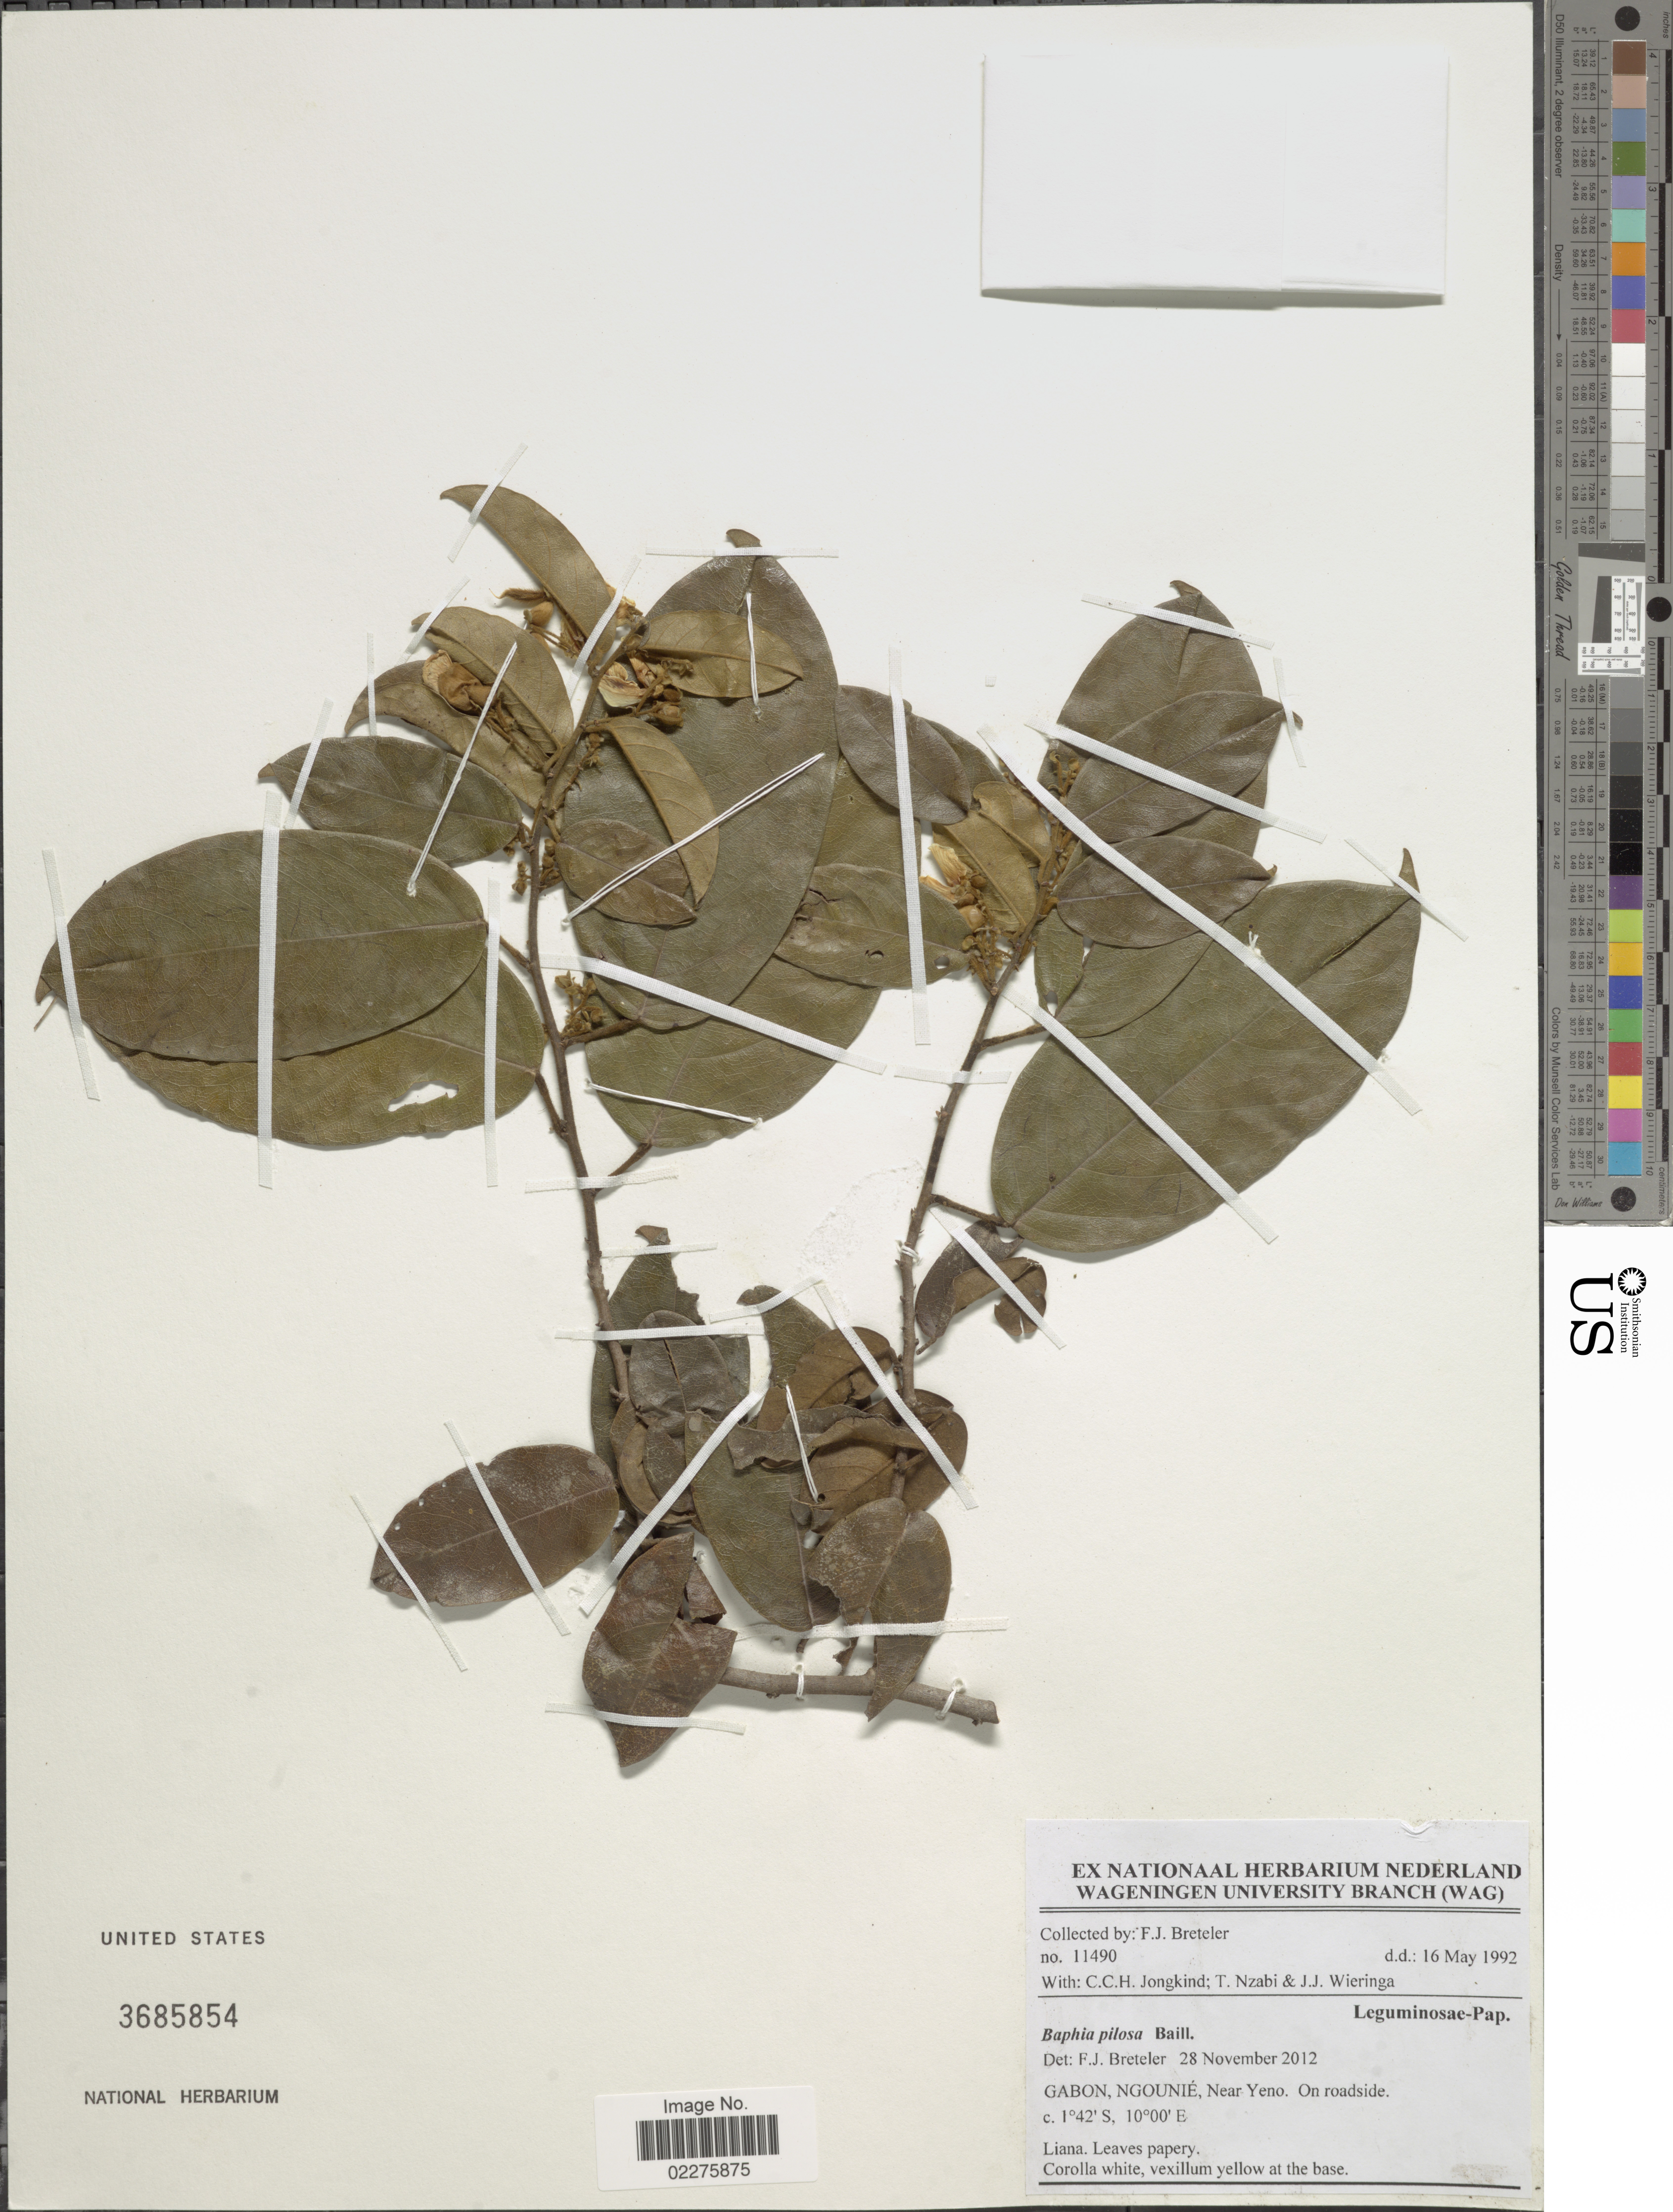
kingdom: Plantae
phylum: Tracheophyta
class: Magnoliopsida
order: Fabales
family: Fabaceae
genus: Baphia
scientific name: Baphia pilosa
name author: Baill.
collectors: F. J. Breteler, C. C. Jongkind, T. Nzabi & J. Wieringa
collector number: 11490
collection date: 1992-05-16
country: Gabon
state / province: Ngounie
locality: Near Yeno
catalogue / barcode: US 3685854